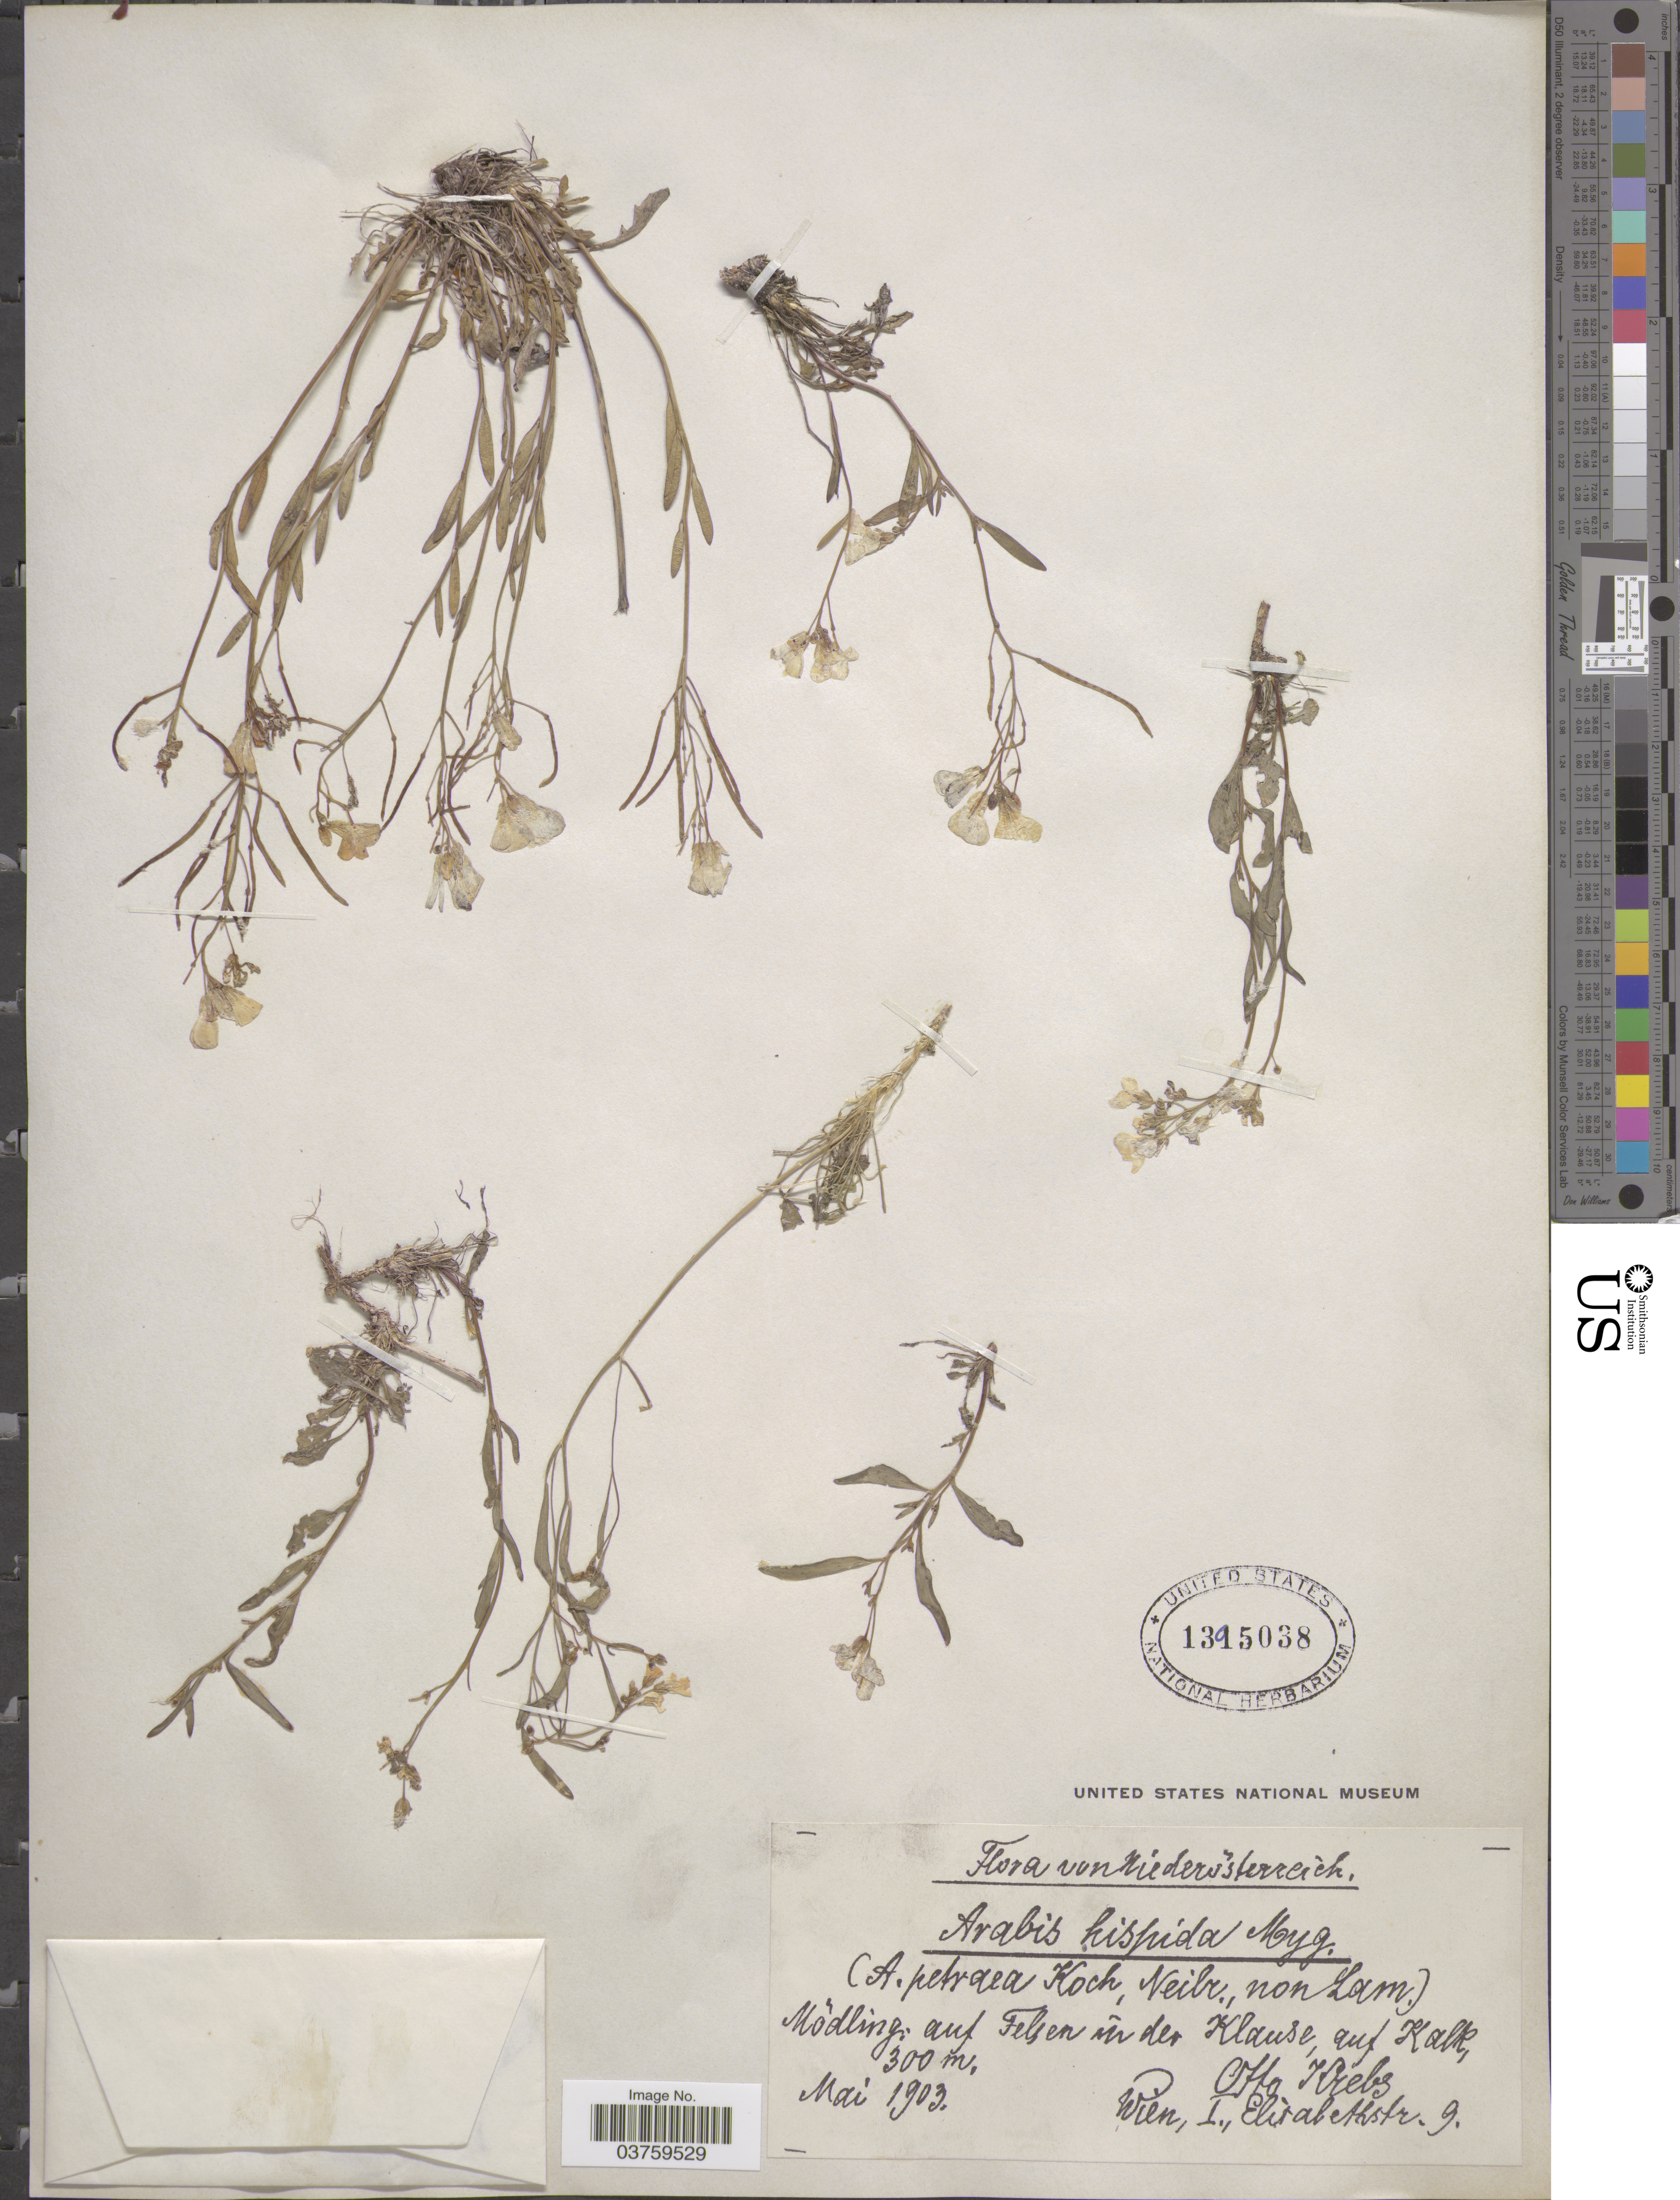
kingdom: Plantae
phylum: Tracheophyta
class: Magnoliopsida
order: Brassicales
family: Brassicaceae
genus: Arabis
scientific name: Arabis hispida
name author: Moench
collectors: O. Krebs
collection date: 1903-05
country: Austria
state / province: Niederosterreich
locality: Mödling: auf Felsen in der Klause, auf Kalk.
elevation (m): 300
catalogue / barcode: US 1395038